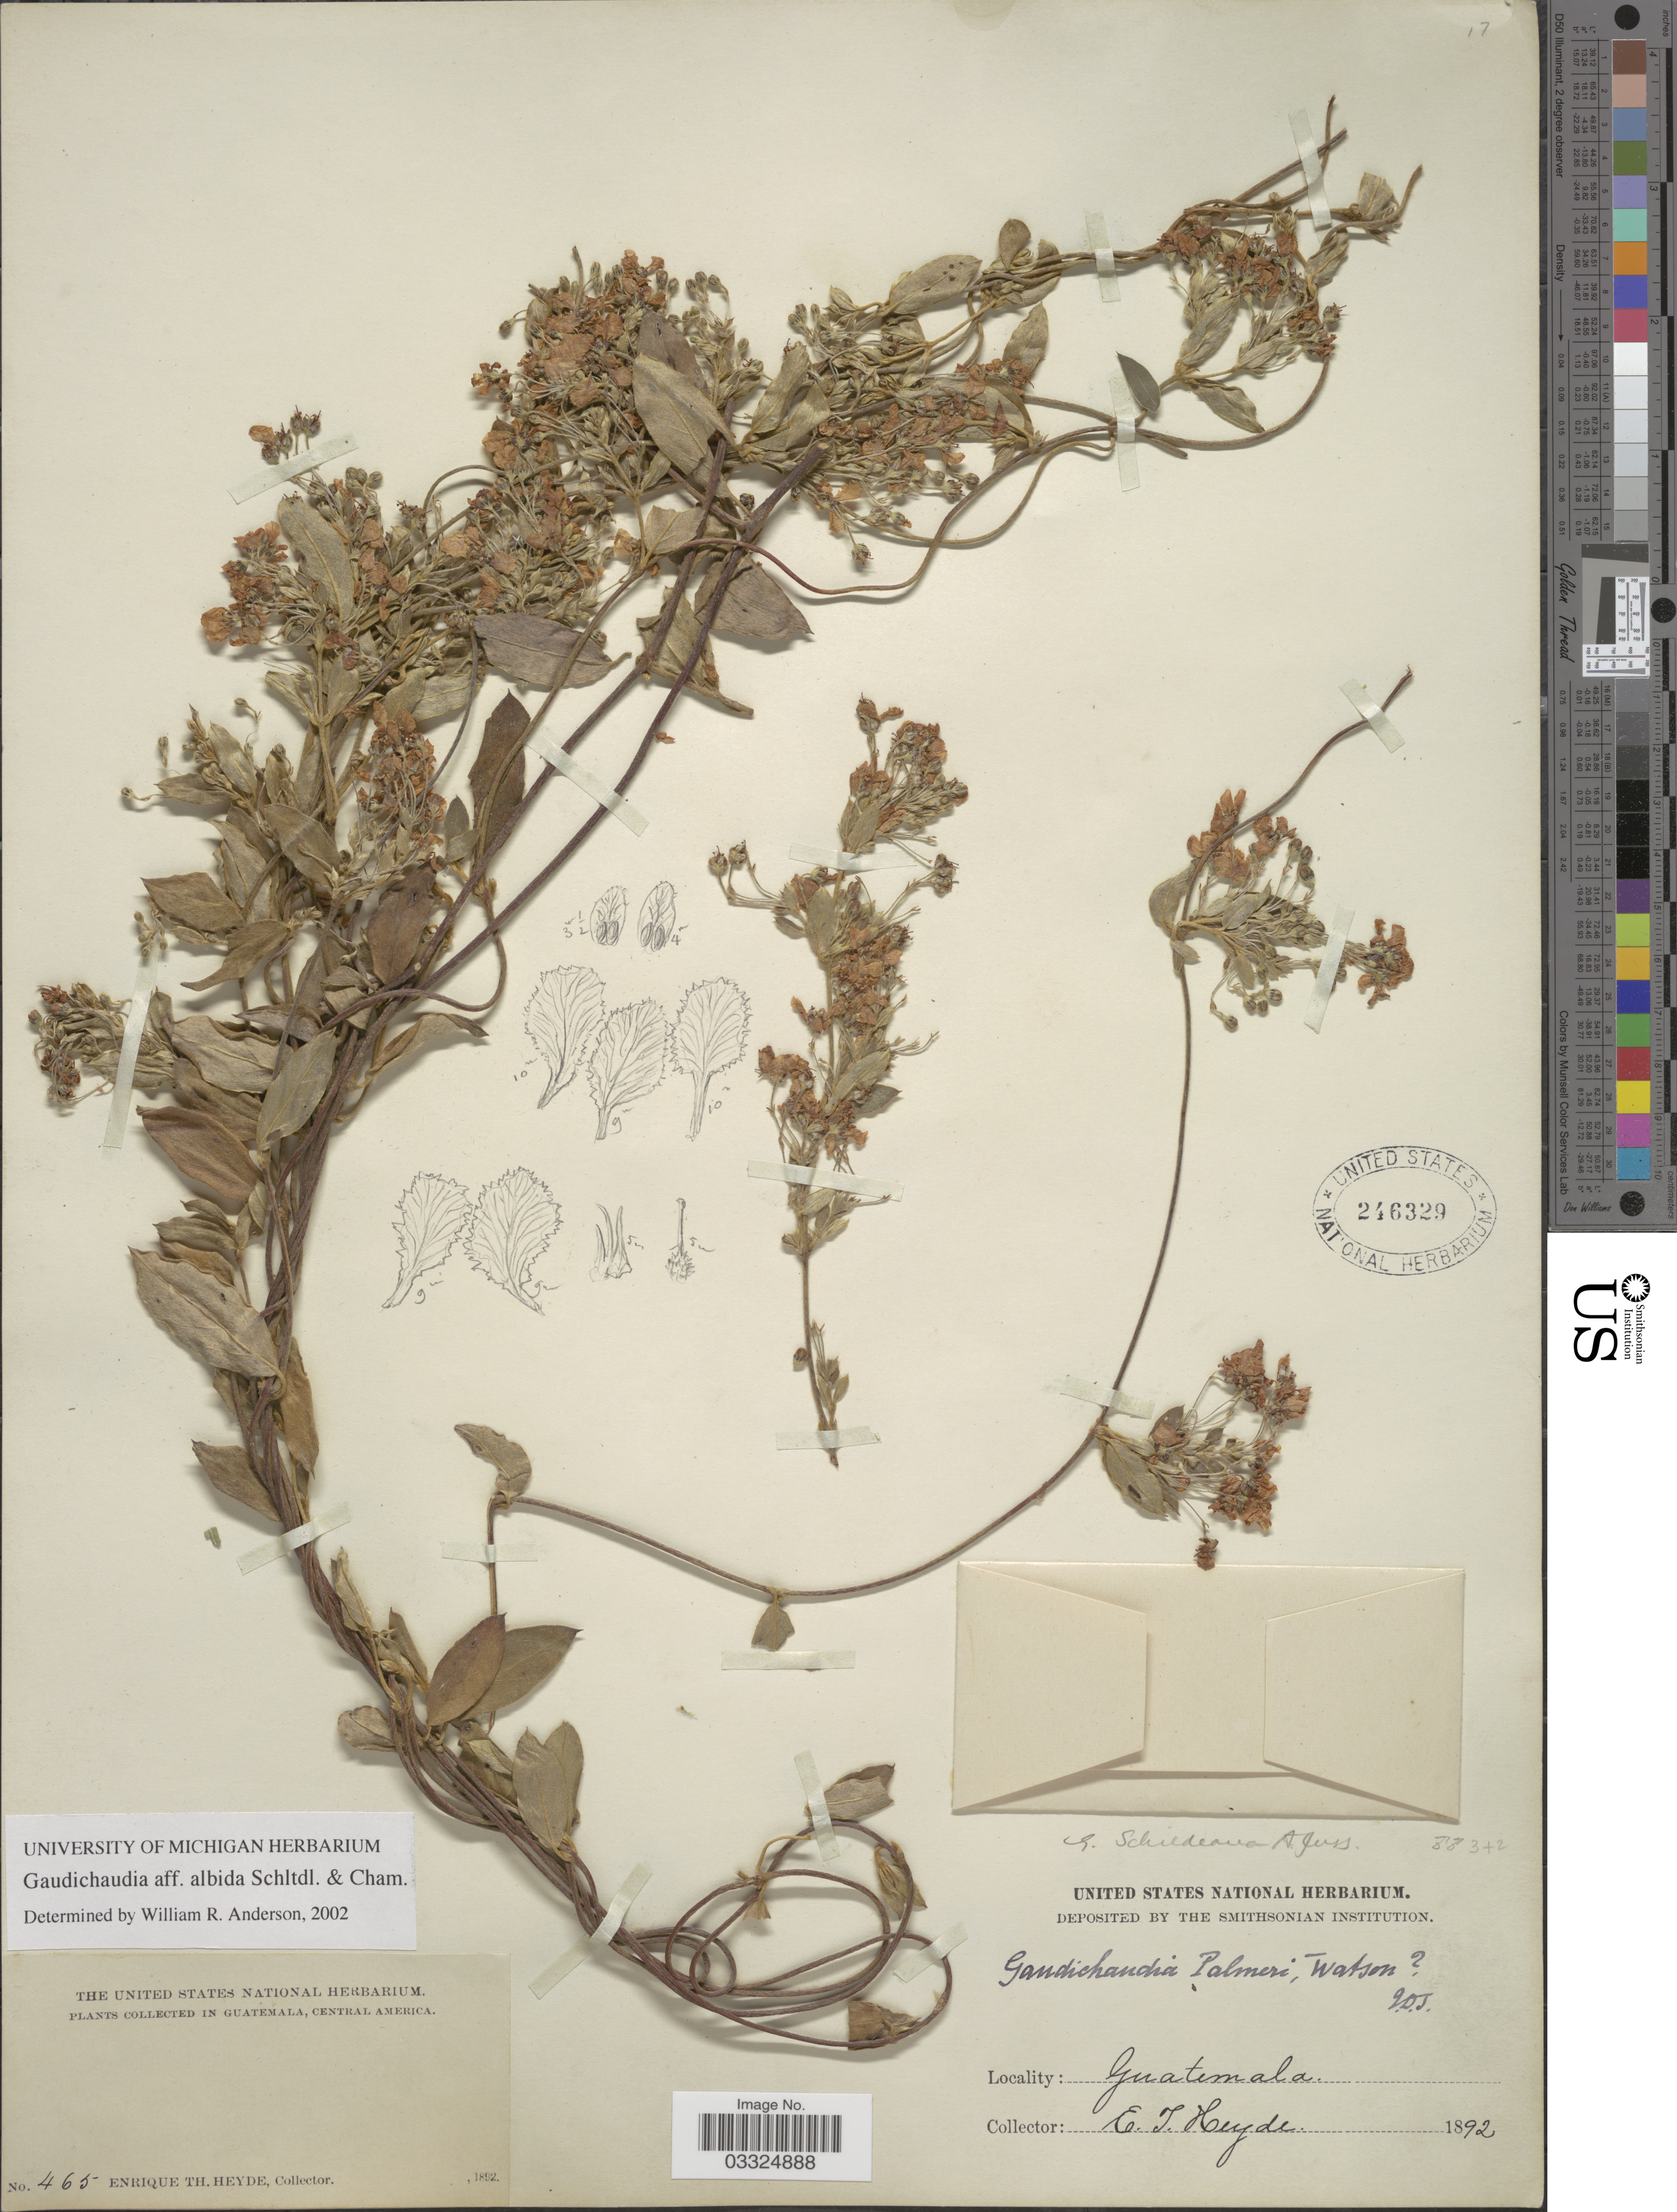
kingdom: Plantae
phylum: Tracheophyta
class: Magnoliopsida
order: Malpighiales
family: Malpighiaceae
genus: Gaudichaudia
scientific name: Gaudichaudia albida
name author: Schltdl. & Cham.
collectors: E. T. Heyde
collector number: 465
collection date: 1892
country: Guatemala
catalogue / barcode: US 246329